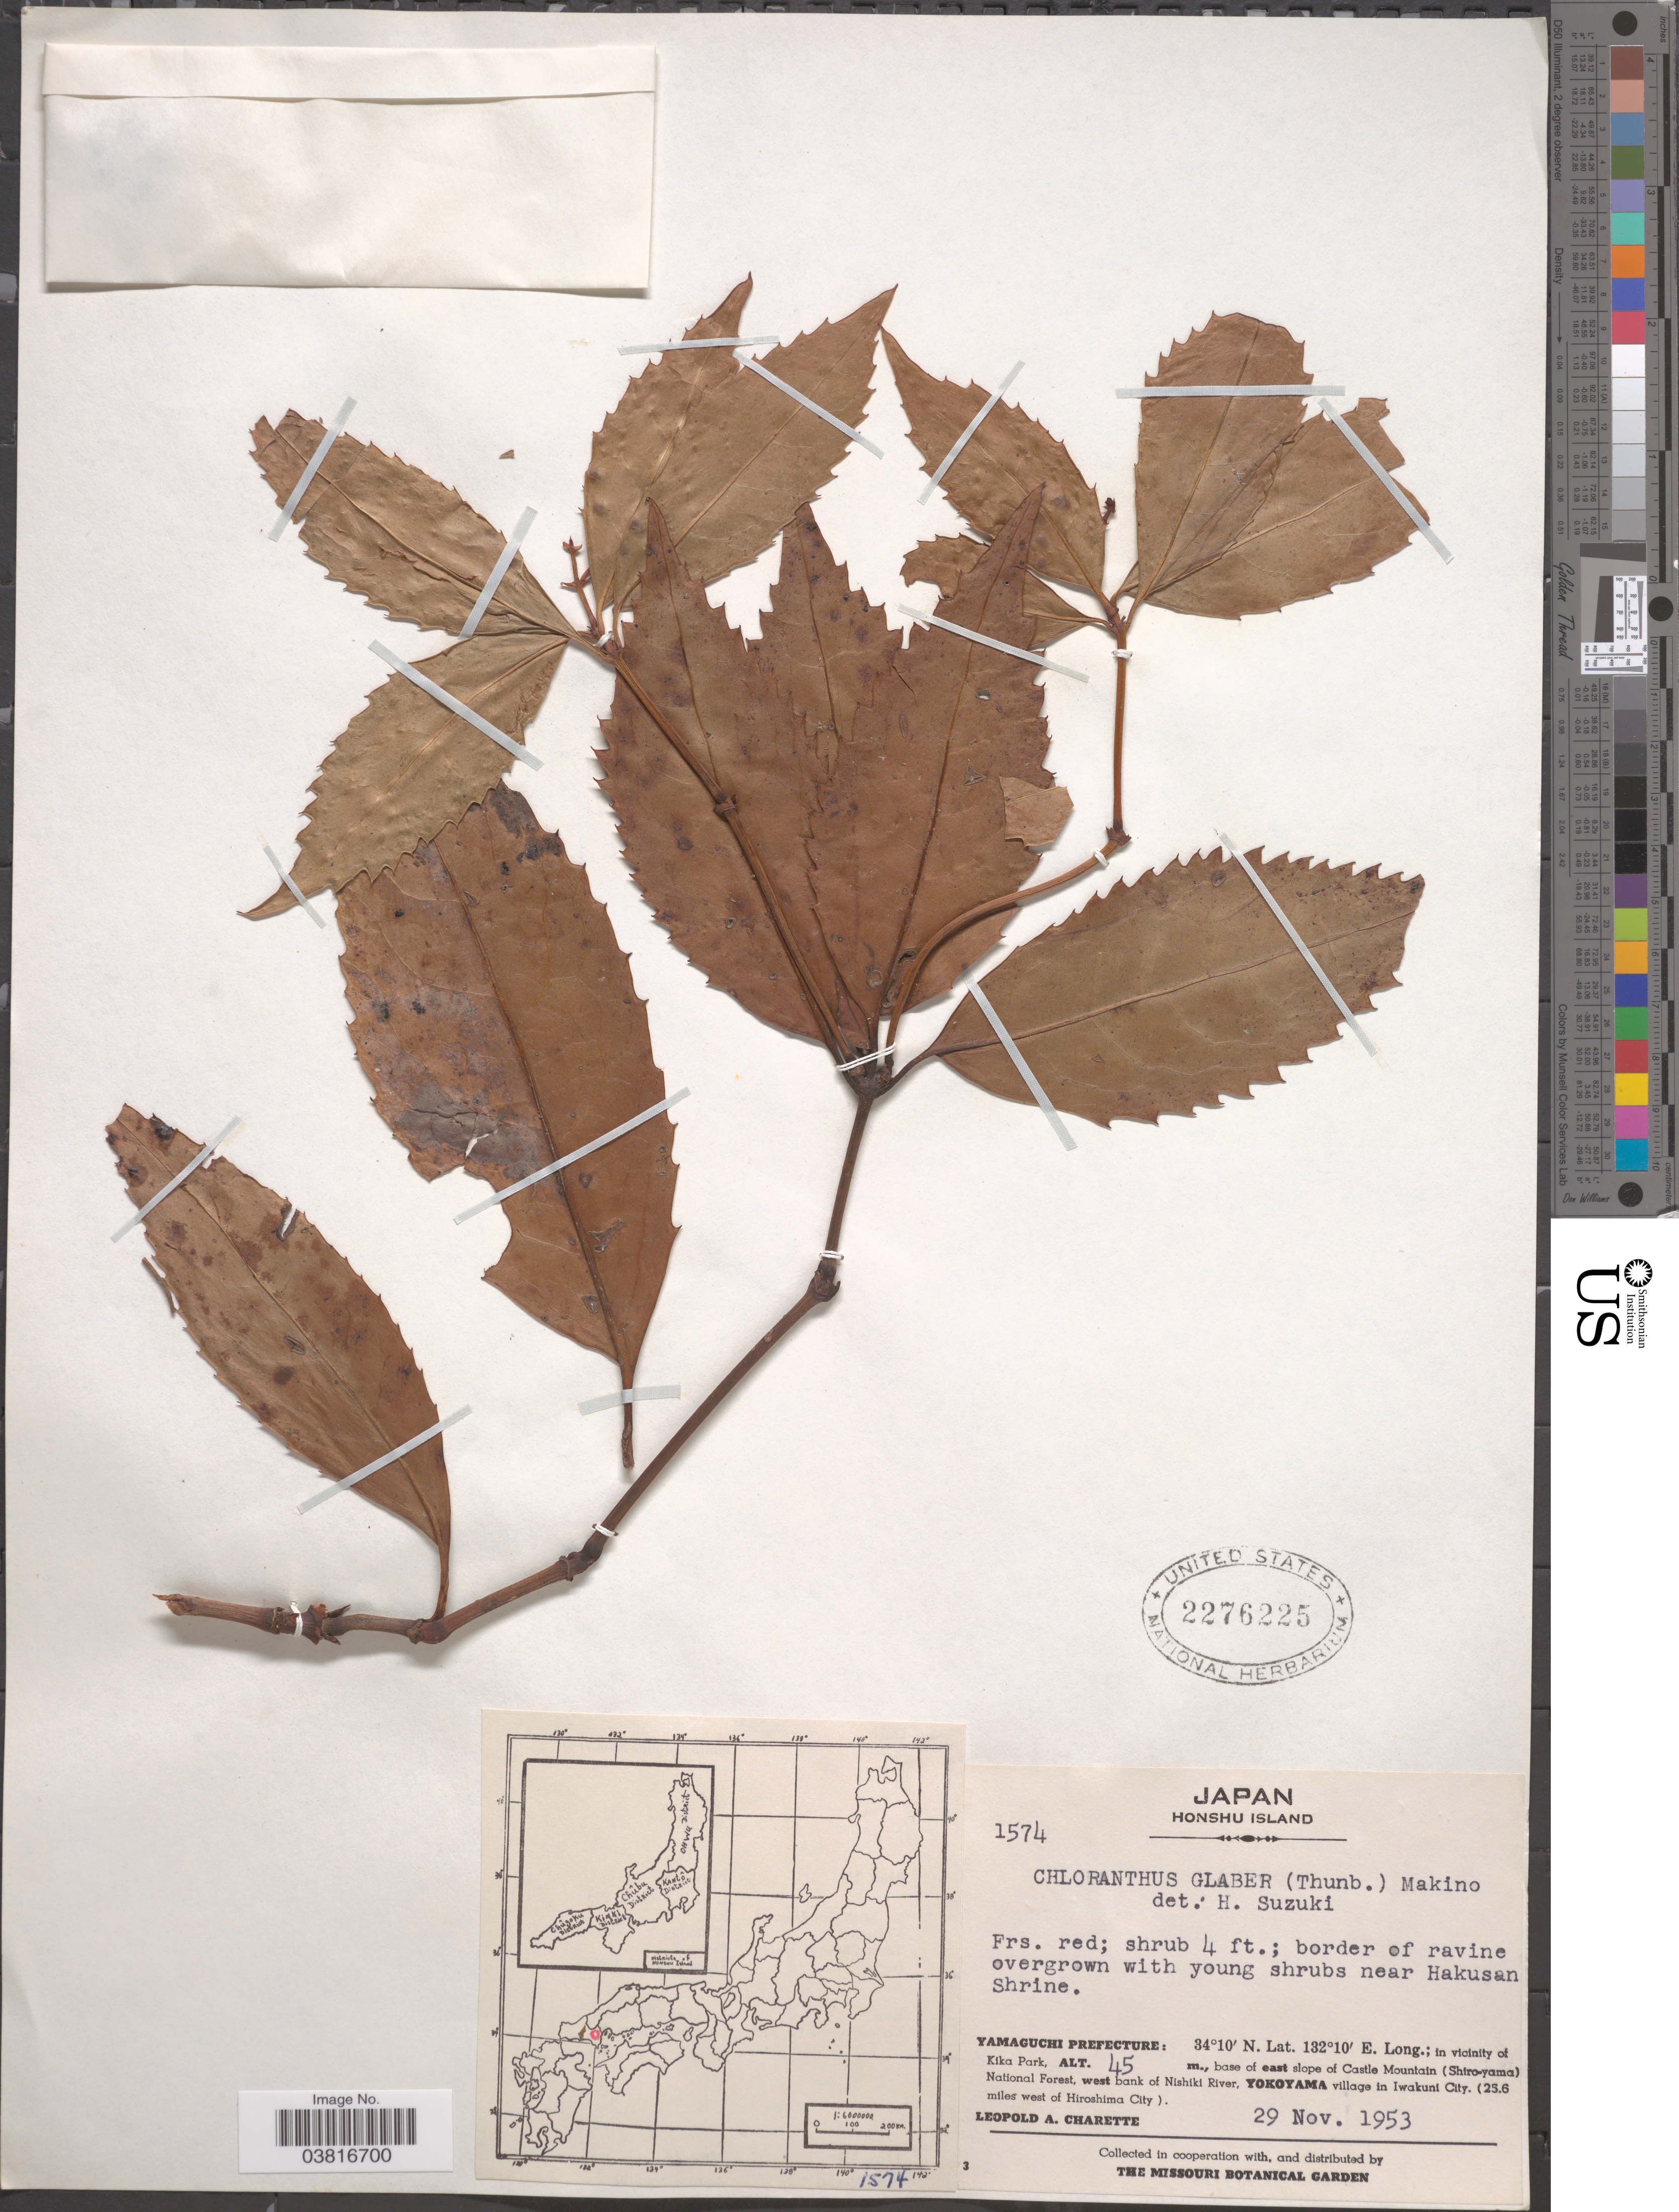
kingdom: Plantae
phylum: Tracheophyta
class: Magnoliopsida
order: Chloranthales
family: Chloranthaceae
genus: Chloranthus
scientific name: Chloranthus japonicus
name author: Siebold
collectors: L. A. Charette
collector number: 1574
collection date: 1953-11-29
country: Japan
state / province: Yamaguti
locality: Honshu Island. Near Hakusan Shrine. Yamaguchi Prefecture: in vicinity of Kika Park, base of east slope of Castle Mountain (Shiro-yama) National Forest, west bank of Nishiki River, Yokoyama village in Iwakuni City (25.6 miles west of Hiroshima City).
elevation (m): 45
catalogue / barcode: US 2276225